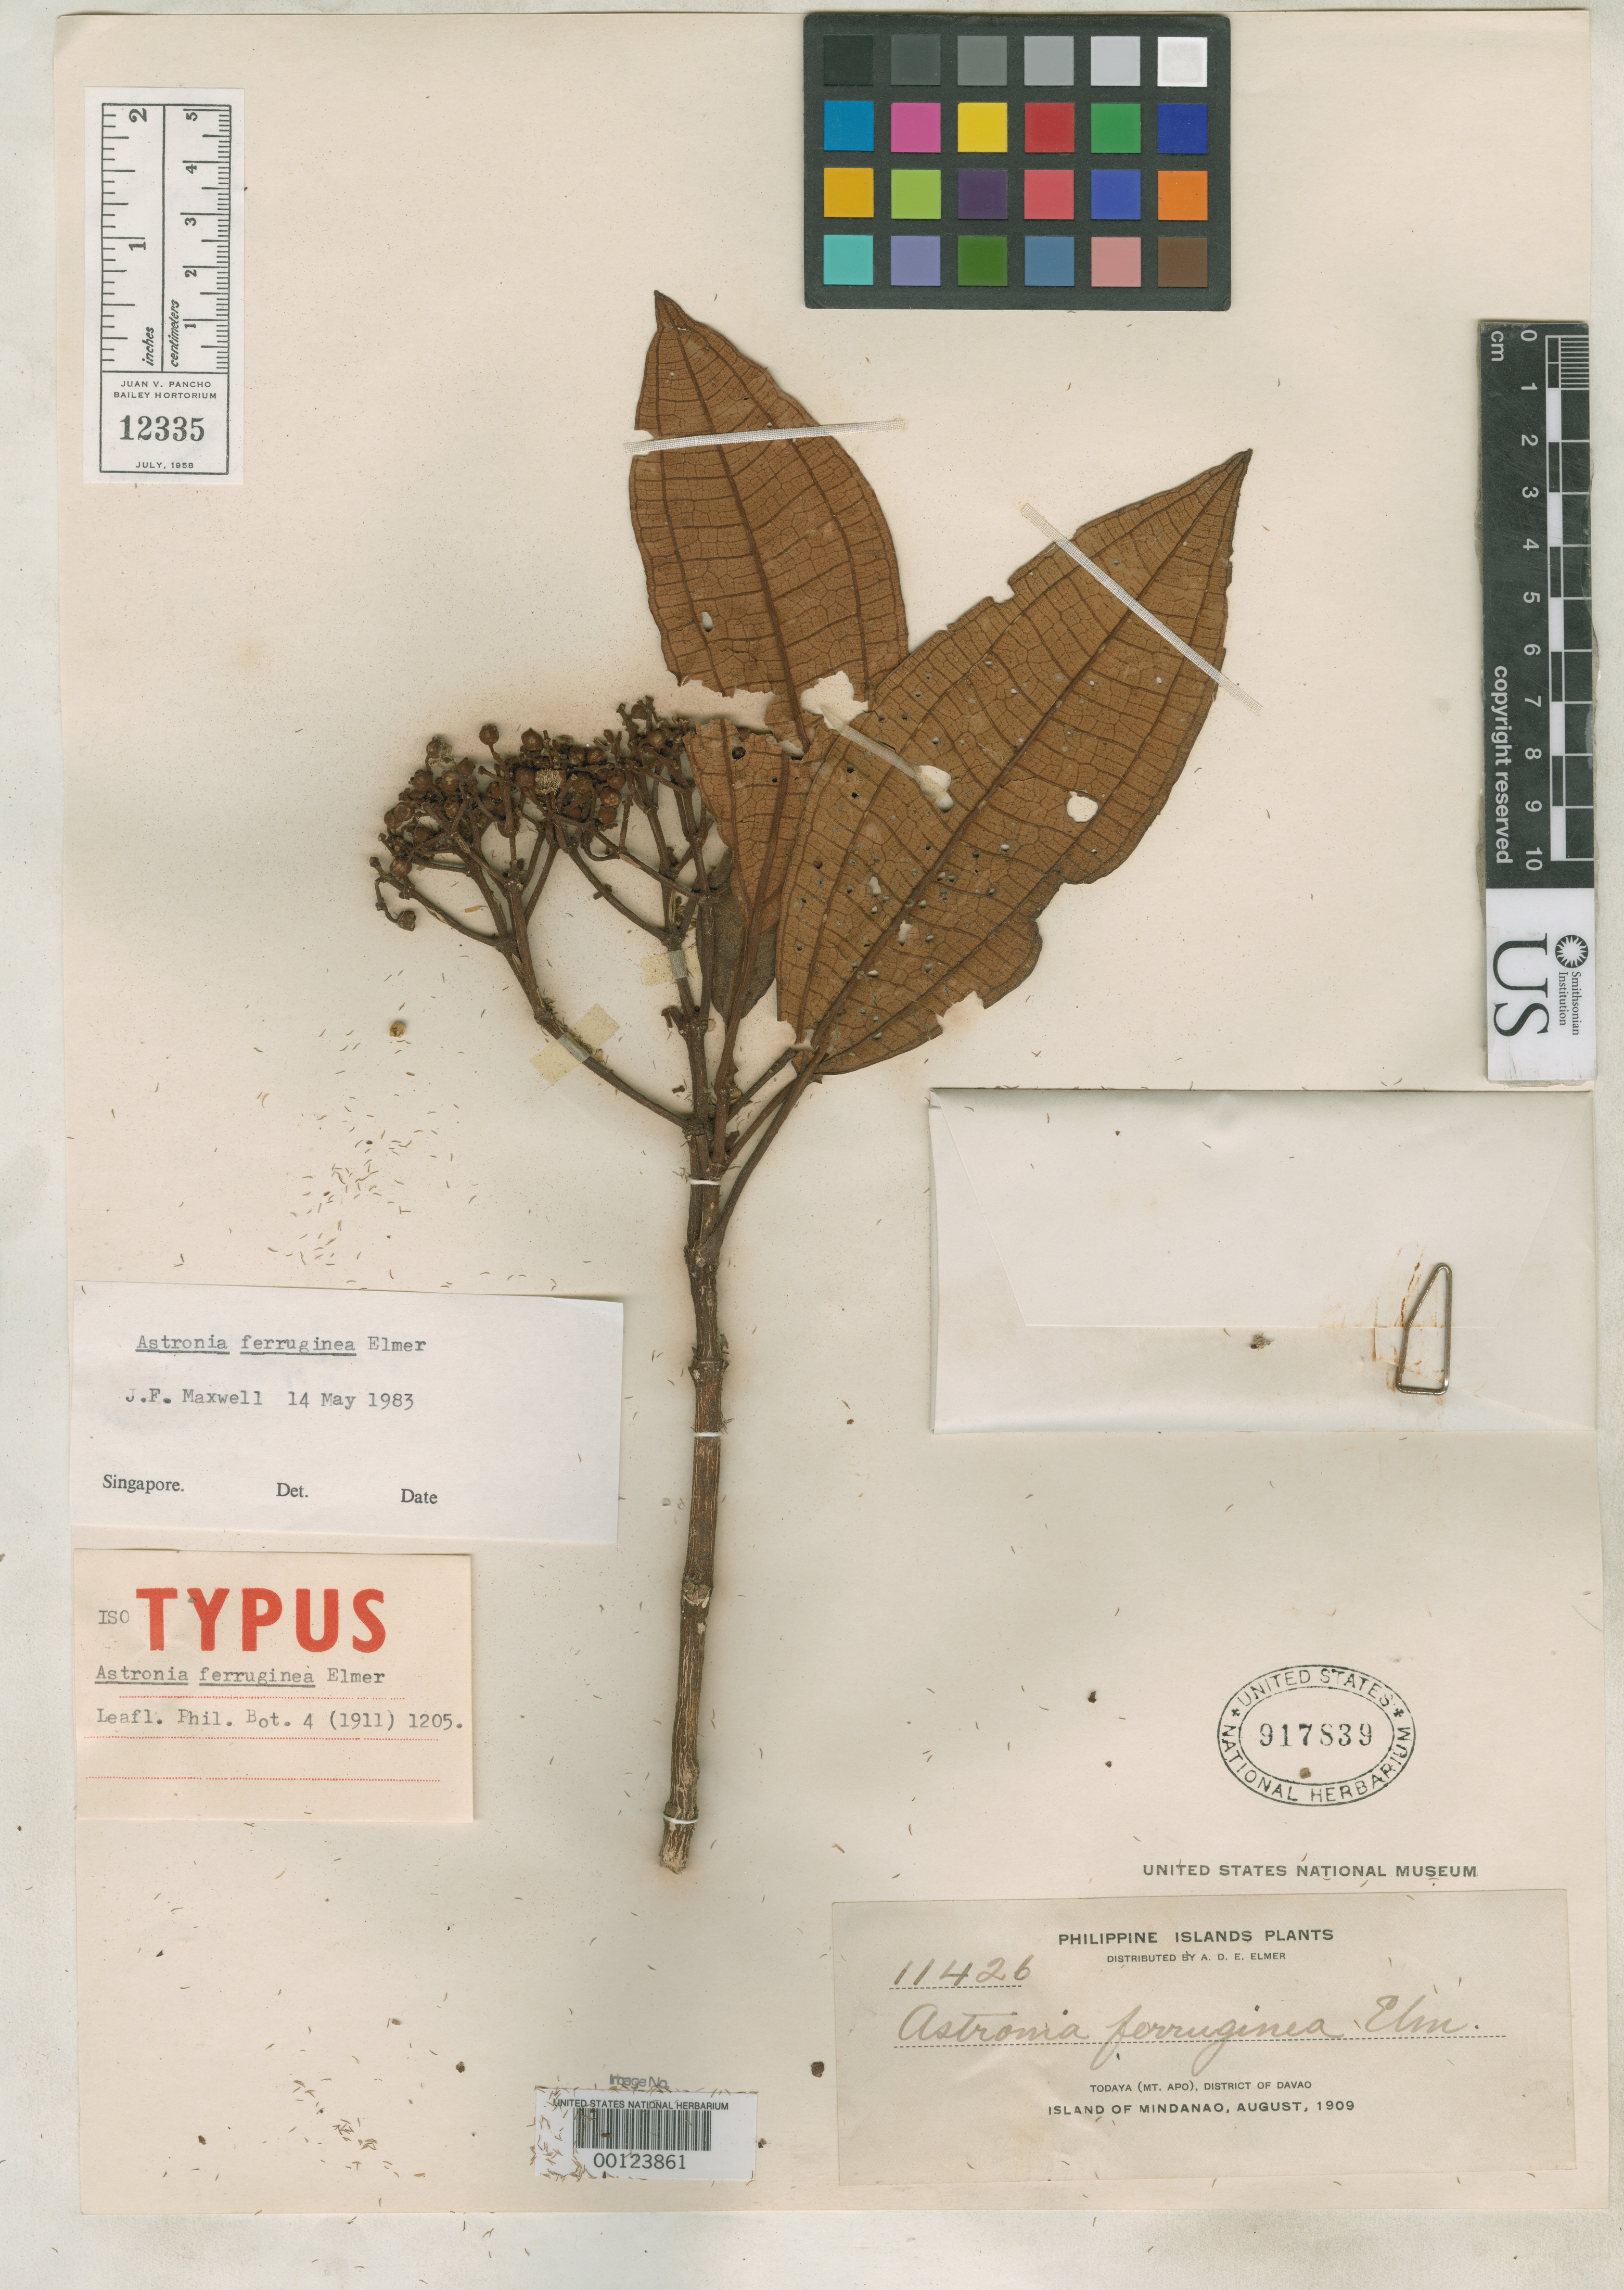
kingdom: Plantae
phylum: Tracheophyta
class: Magnoliopsida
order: Myrtales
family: Melastomataceae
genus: Astronia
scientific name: Astronia ferruginea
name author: Elmer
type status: Isotype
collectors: A. D. E. Elmer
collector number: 11426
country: Philippines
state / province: Davao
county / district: Davao del Sur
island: Mindanao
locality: Todaya, Mt. Apo.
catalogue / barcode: US 917839